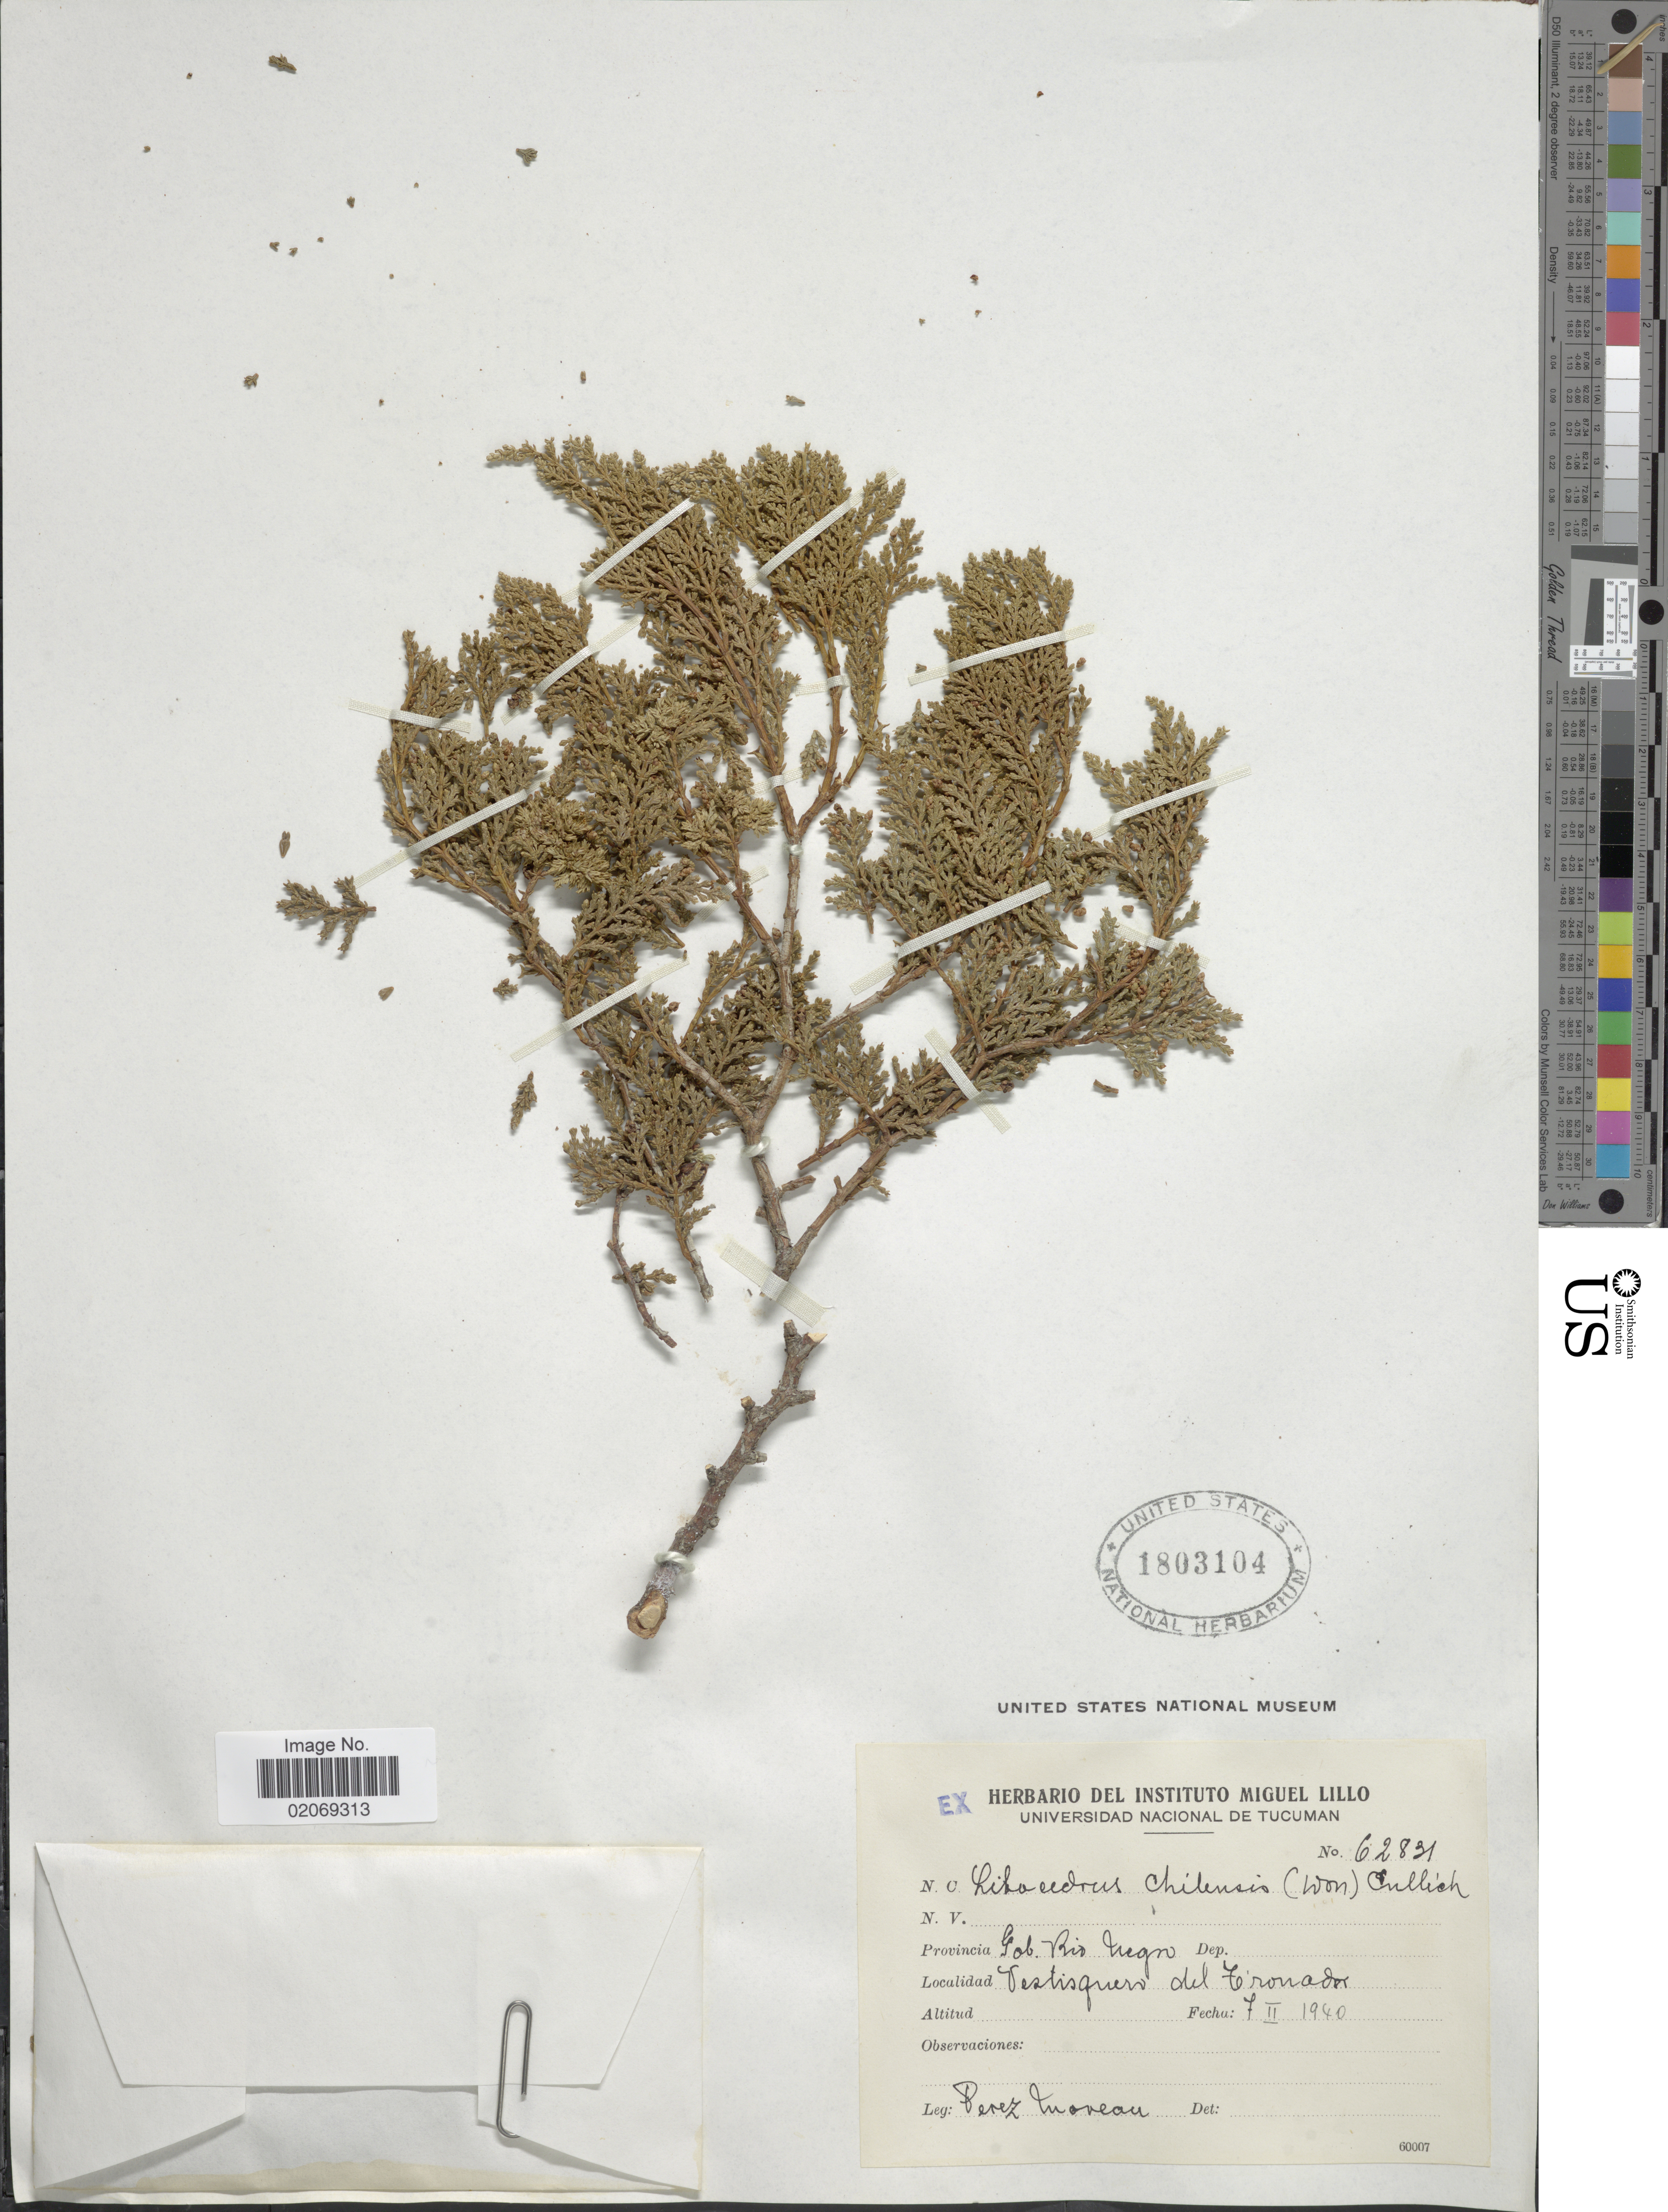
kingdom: Plantae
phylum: Tracheophyta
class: Pinopsida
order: Pinales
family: Cupressaceae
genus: Libocedrus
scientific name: Libocedrus chilensis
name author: (D. Don) Endl.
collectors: P. Moreau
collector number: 62831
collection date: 1940-02-07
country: Argentina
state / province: Rio Negro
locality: Gob. Rio Negro, Vestisquero del Tronador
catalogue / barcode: US 1803104